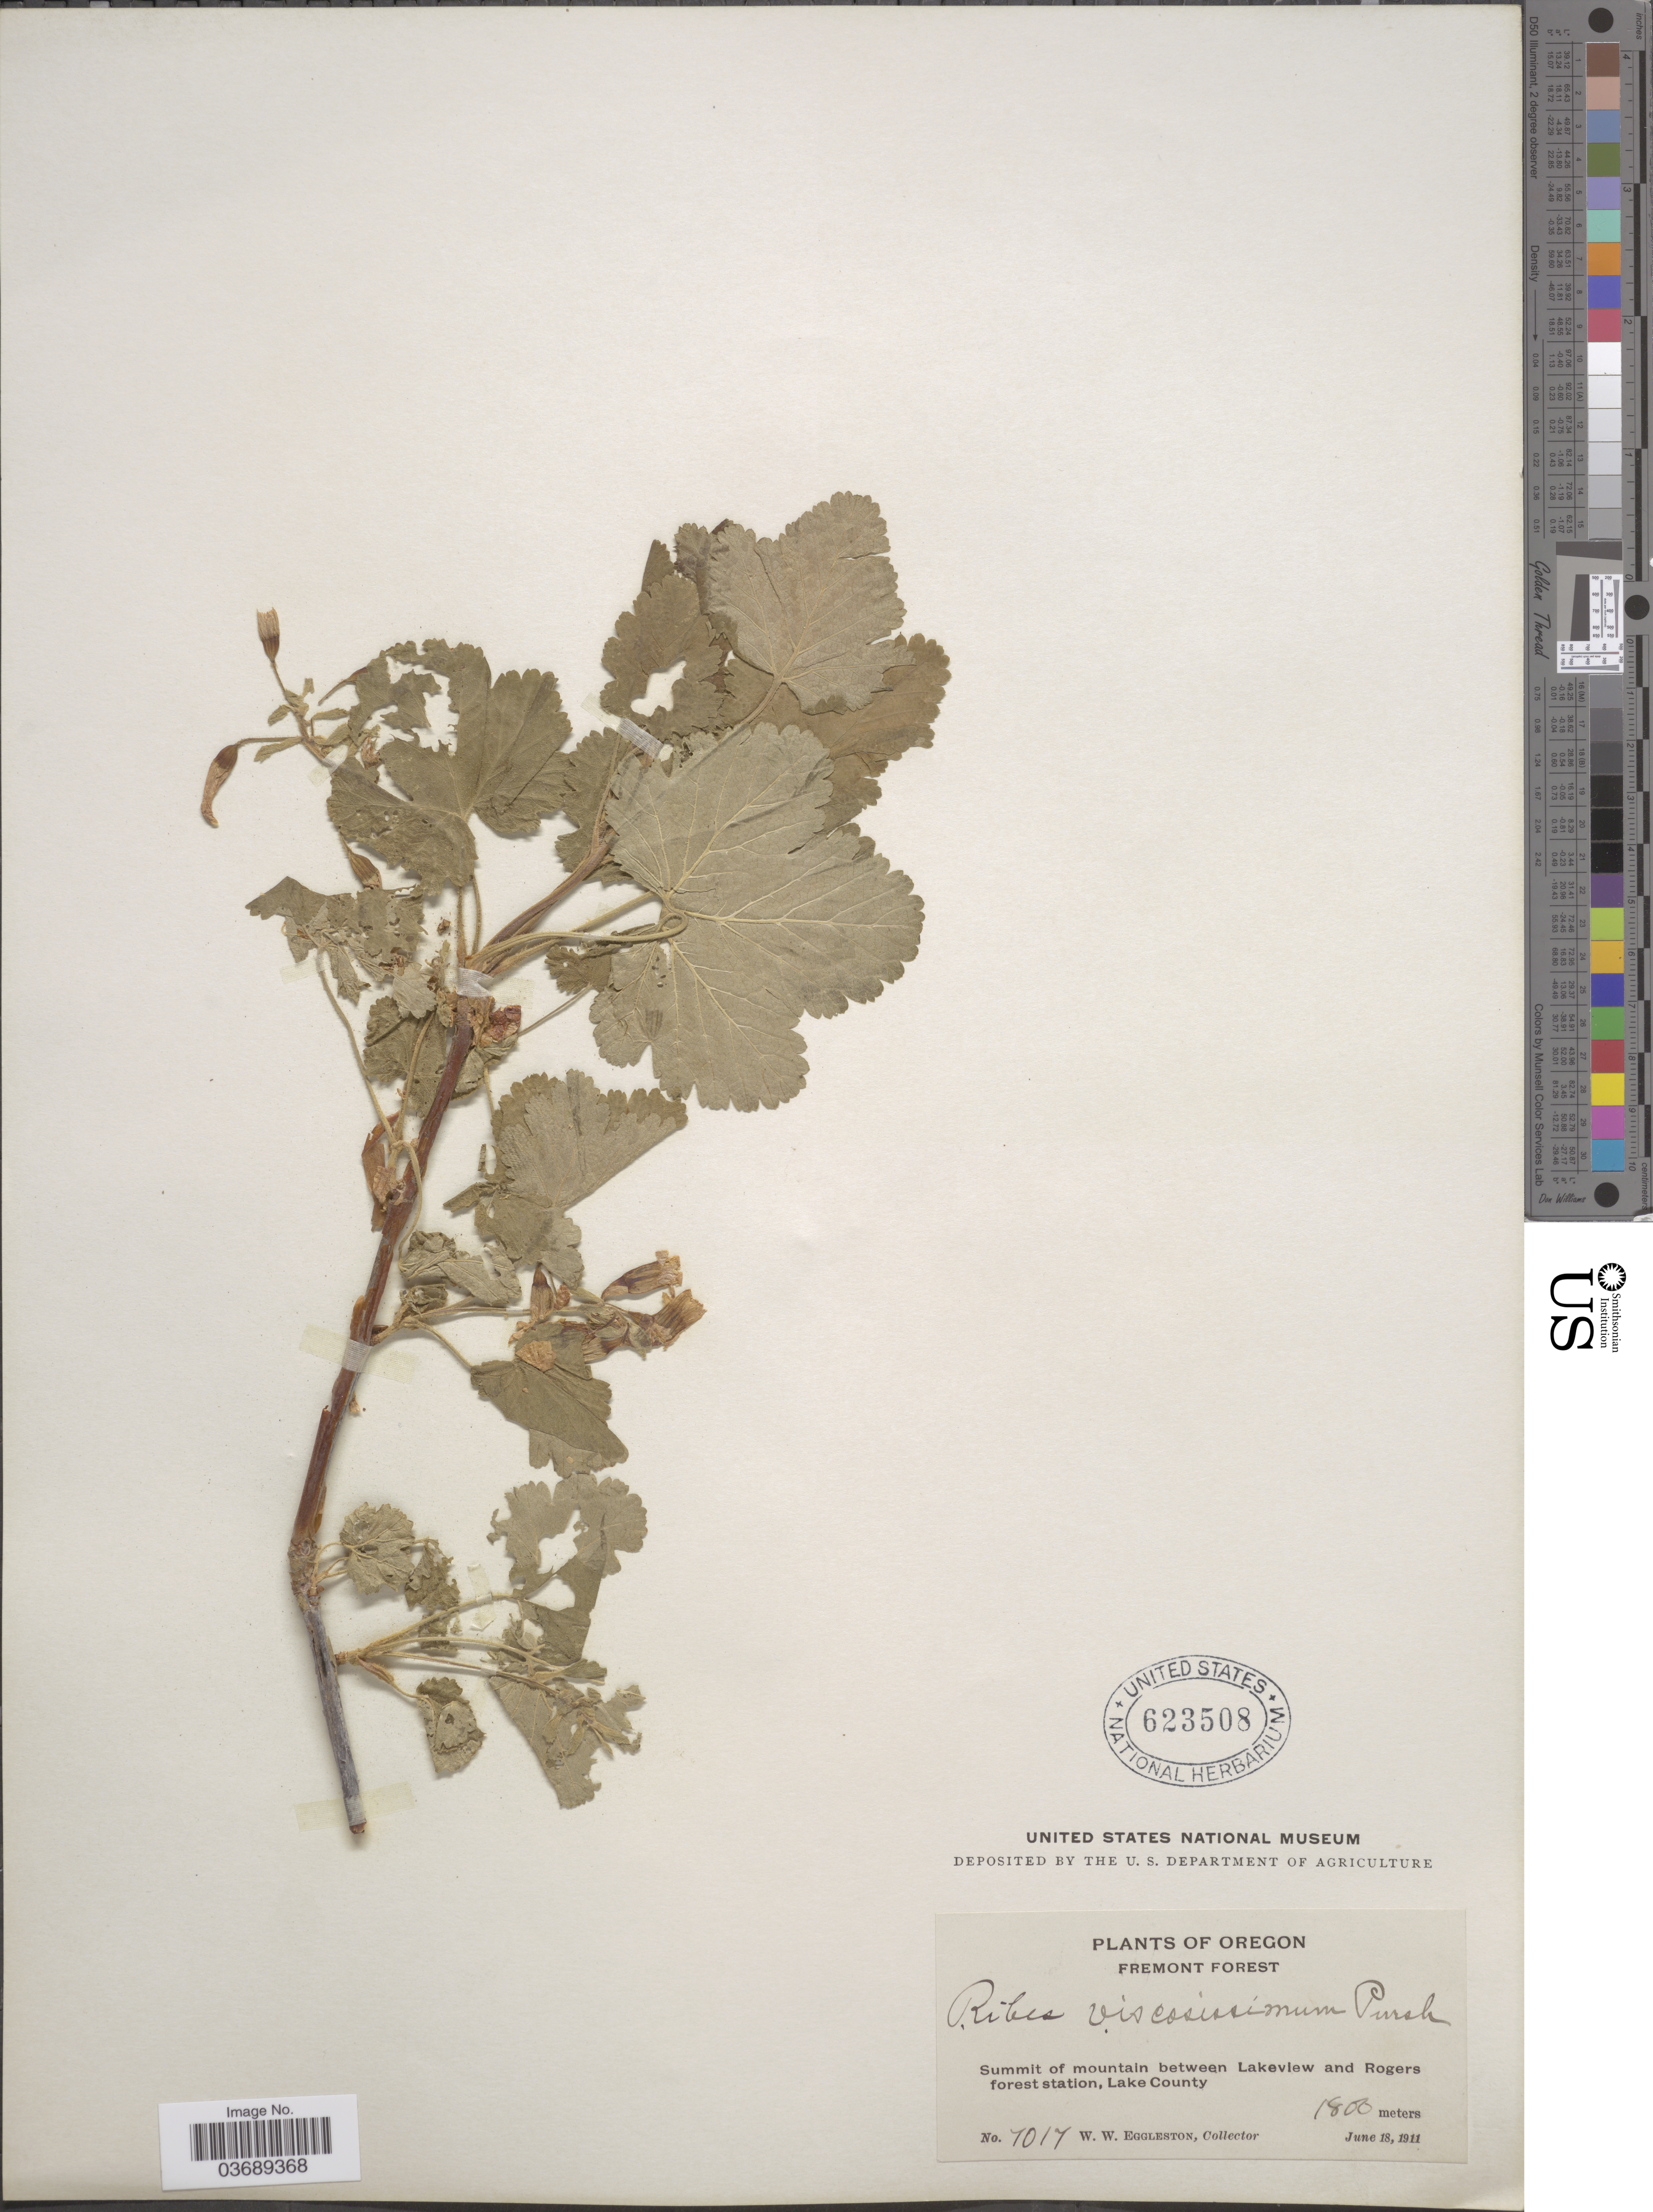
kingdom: Plantae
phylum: Tracheophyta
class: Magnoliopsida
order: Saxifragales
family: Grossulariaceae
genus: Ribes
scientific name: Ribes viscosissimum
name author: Pursh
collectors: W. W. Eggleston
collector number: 7017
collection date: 1911-06-18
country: United States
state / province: Oregon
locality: Fremont Forest. Summit of mountain between Lakeview and Rogers forest station, Lake County.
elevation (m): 1800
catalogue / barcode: US 623508